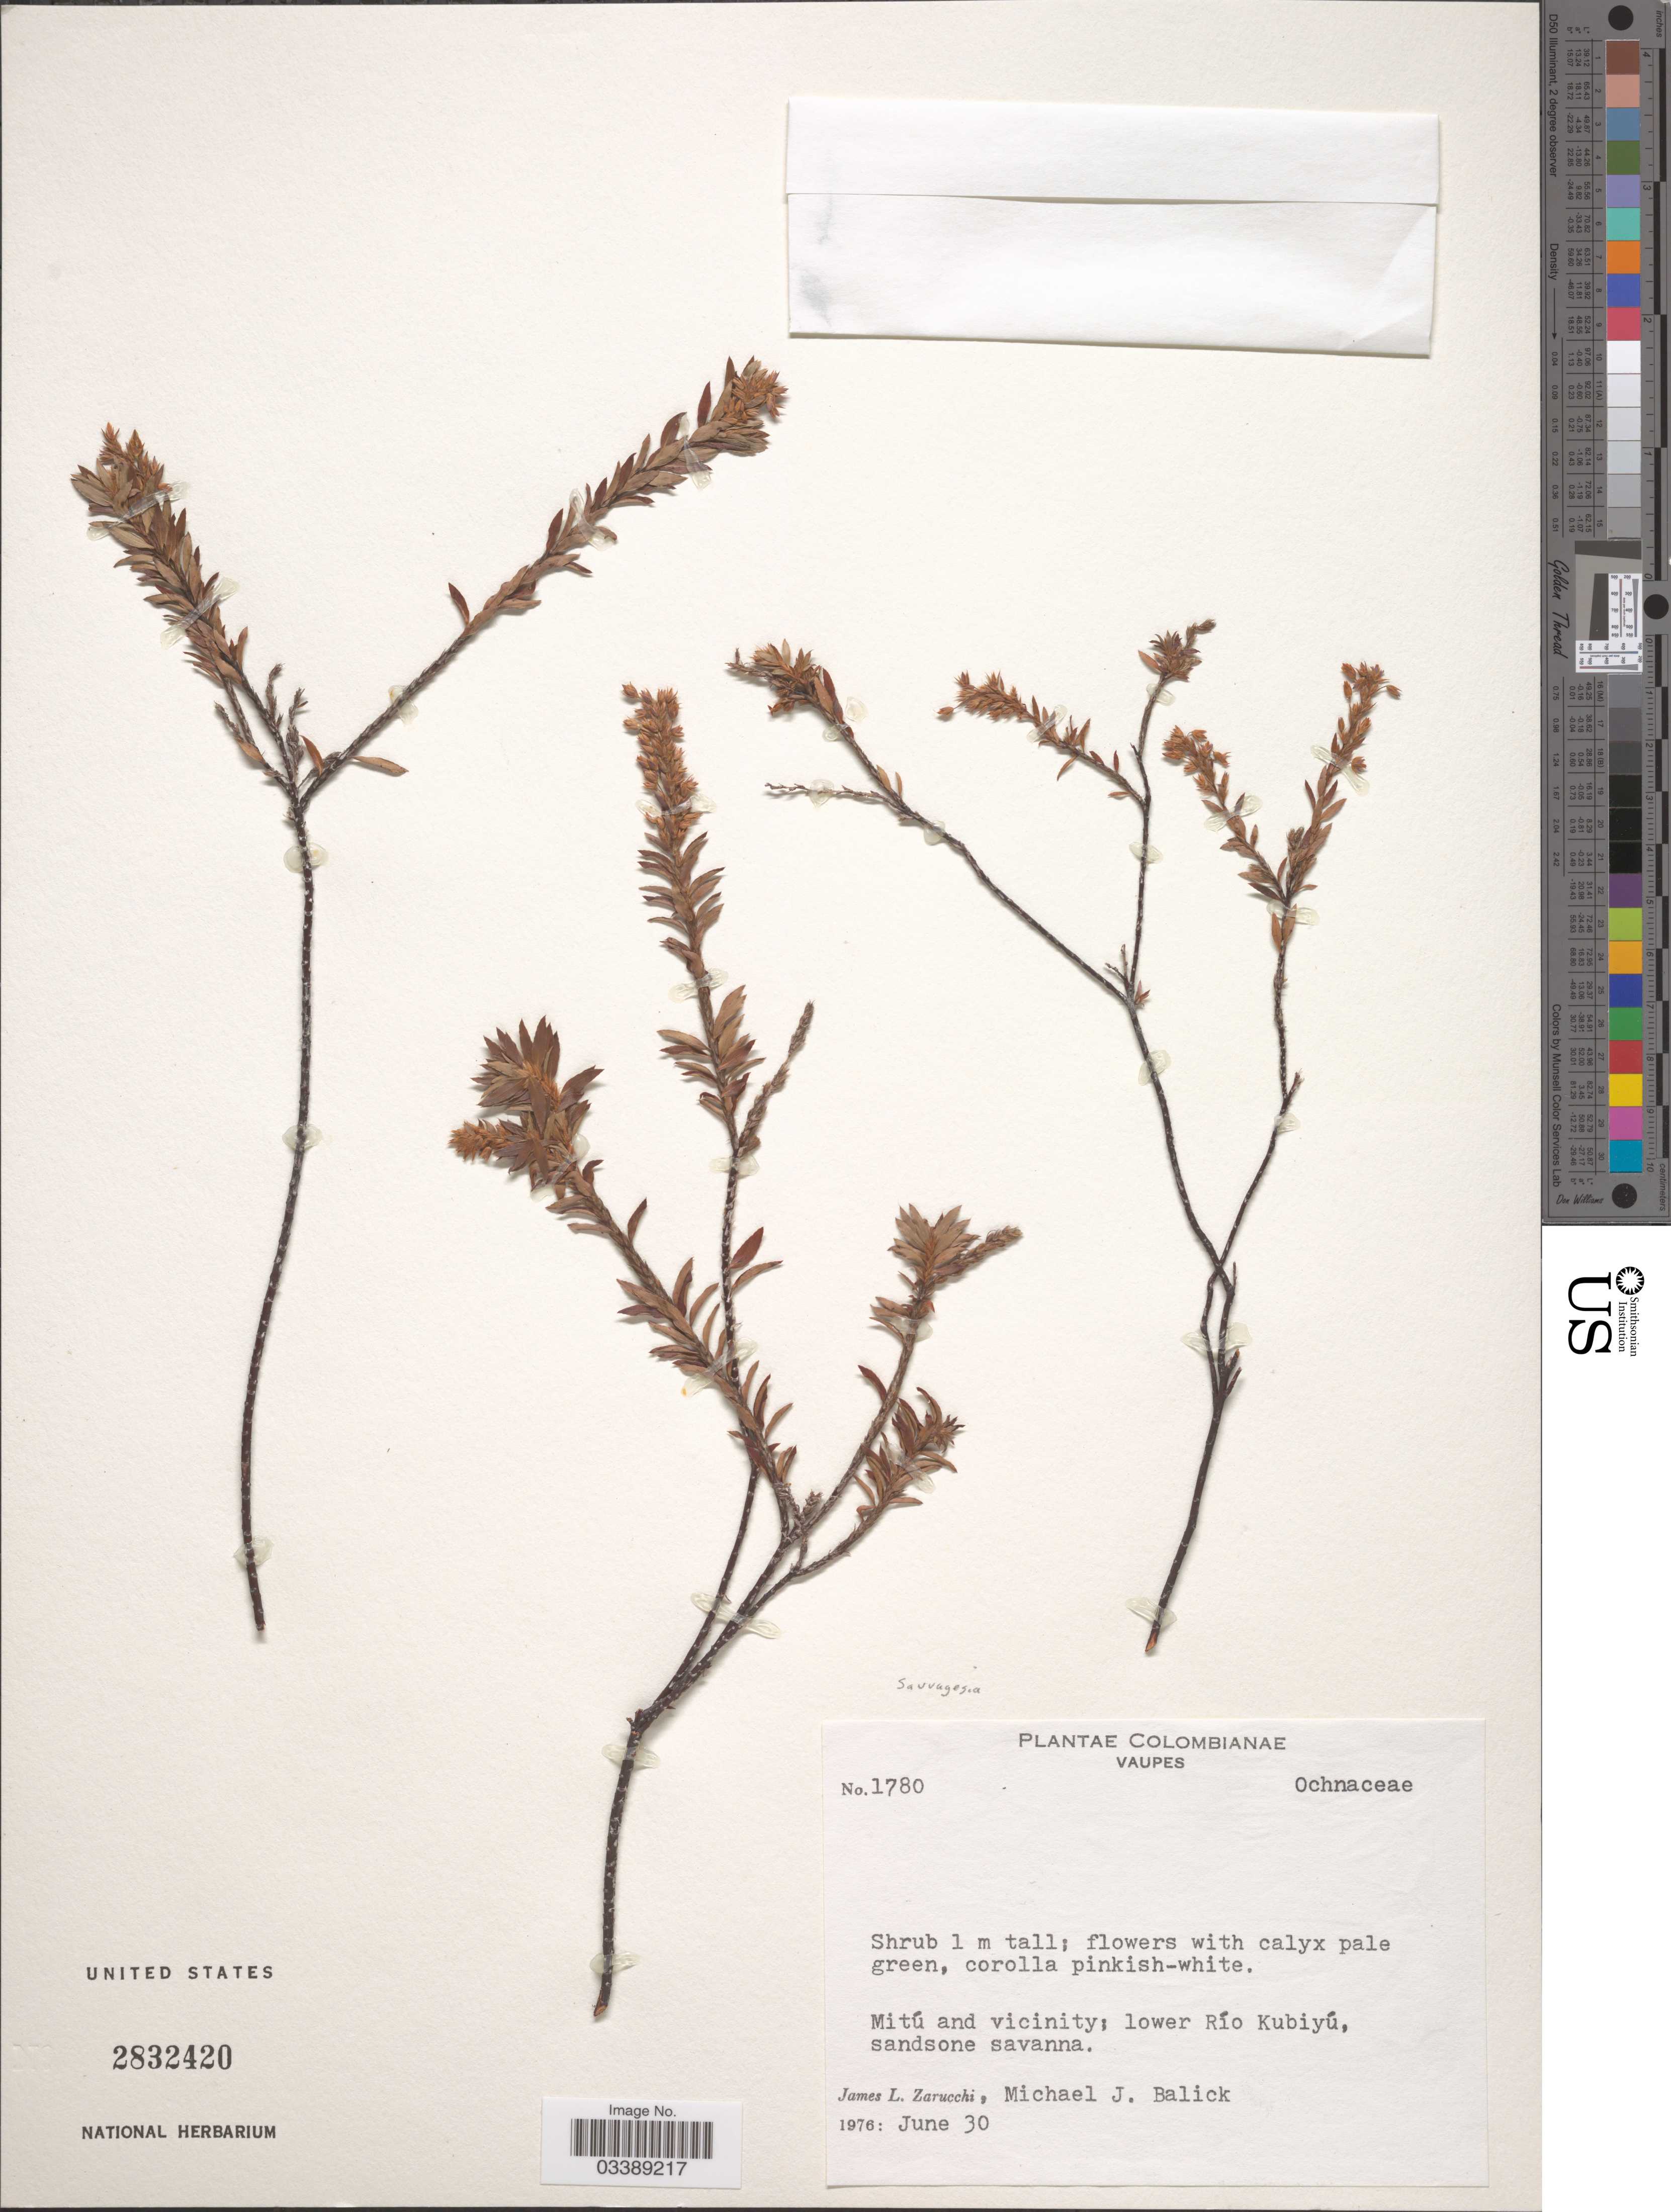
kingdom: Plantae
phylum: Tracheophyta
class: Magnoliopsida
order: Malpighiales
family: Ochnaceae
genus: Sauvagesia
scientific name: Sauvagesia sp.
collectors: J. L. Zarucchi & M. J. Balick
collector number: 1780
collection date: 1976-06-30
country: Colombia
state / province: Vaupés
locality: Mitú and vicinity; lower Río Kubiyú.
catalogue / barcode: US 2832420